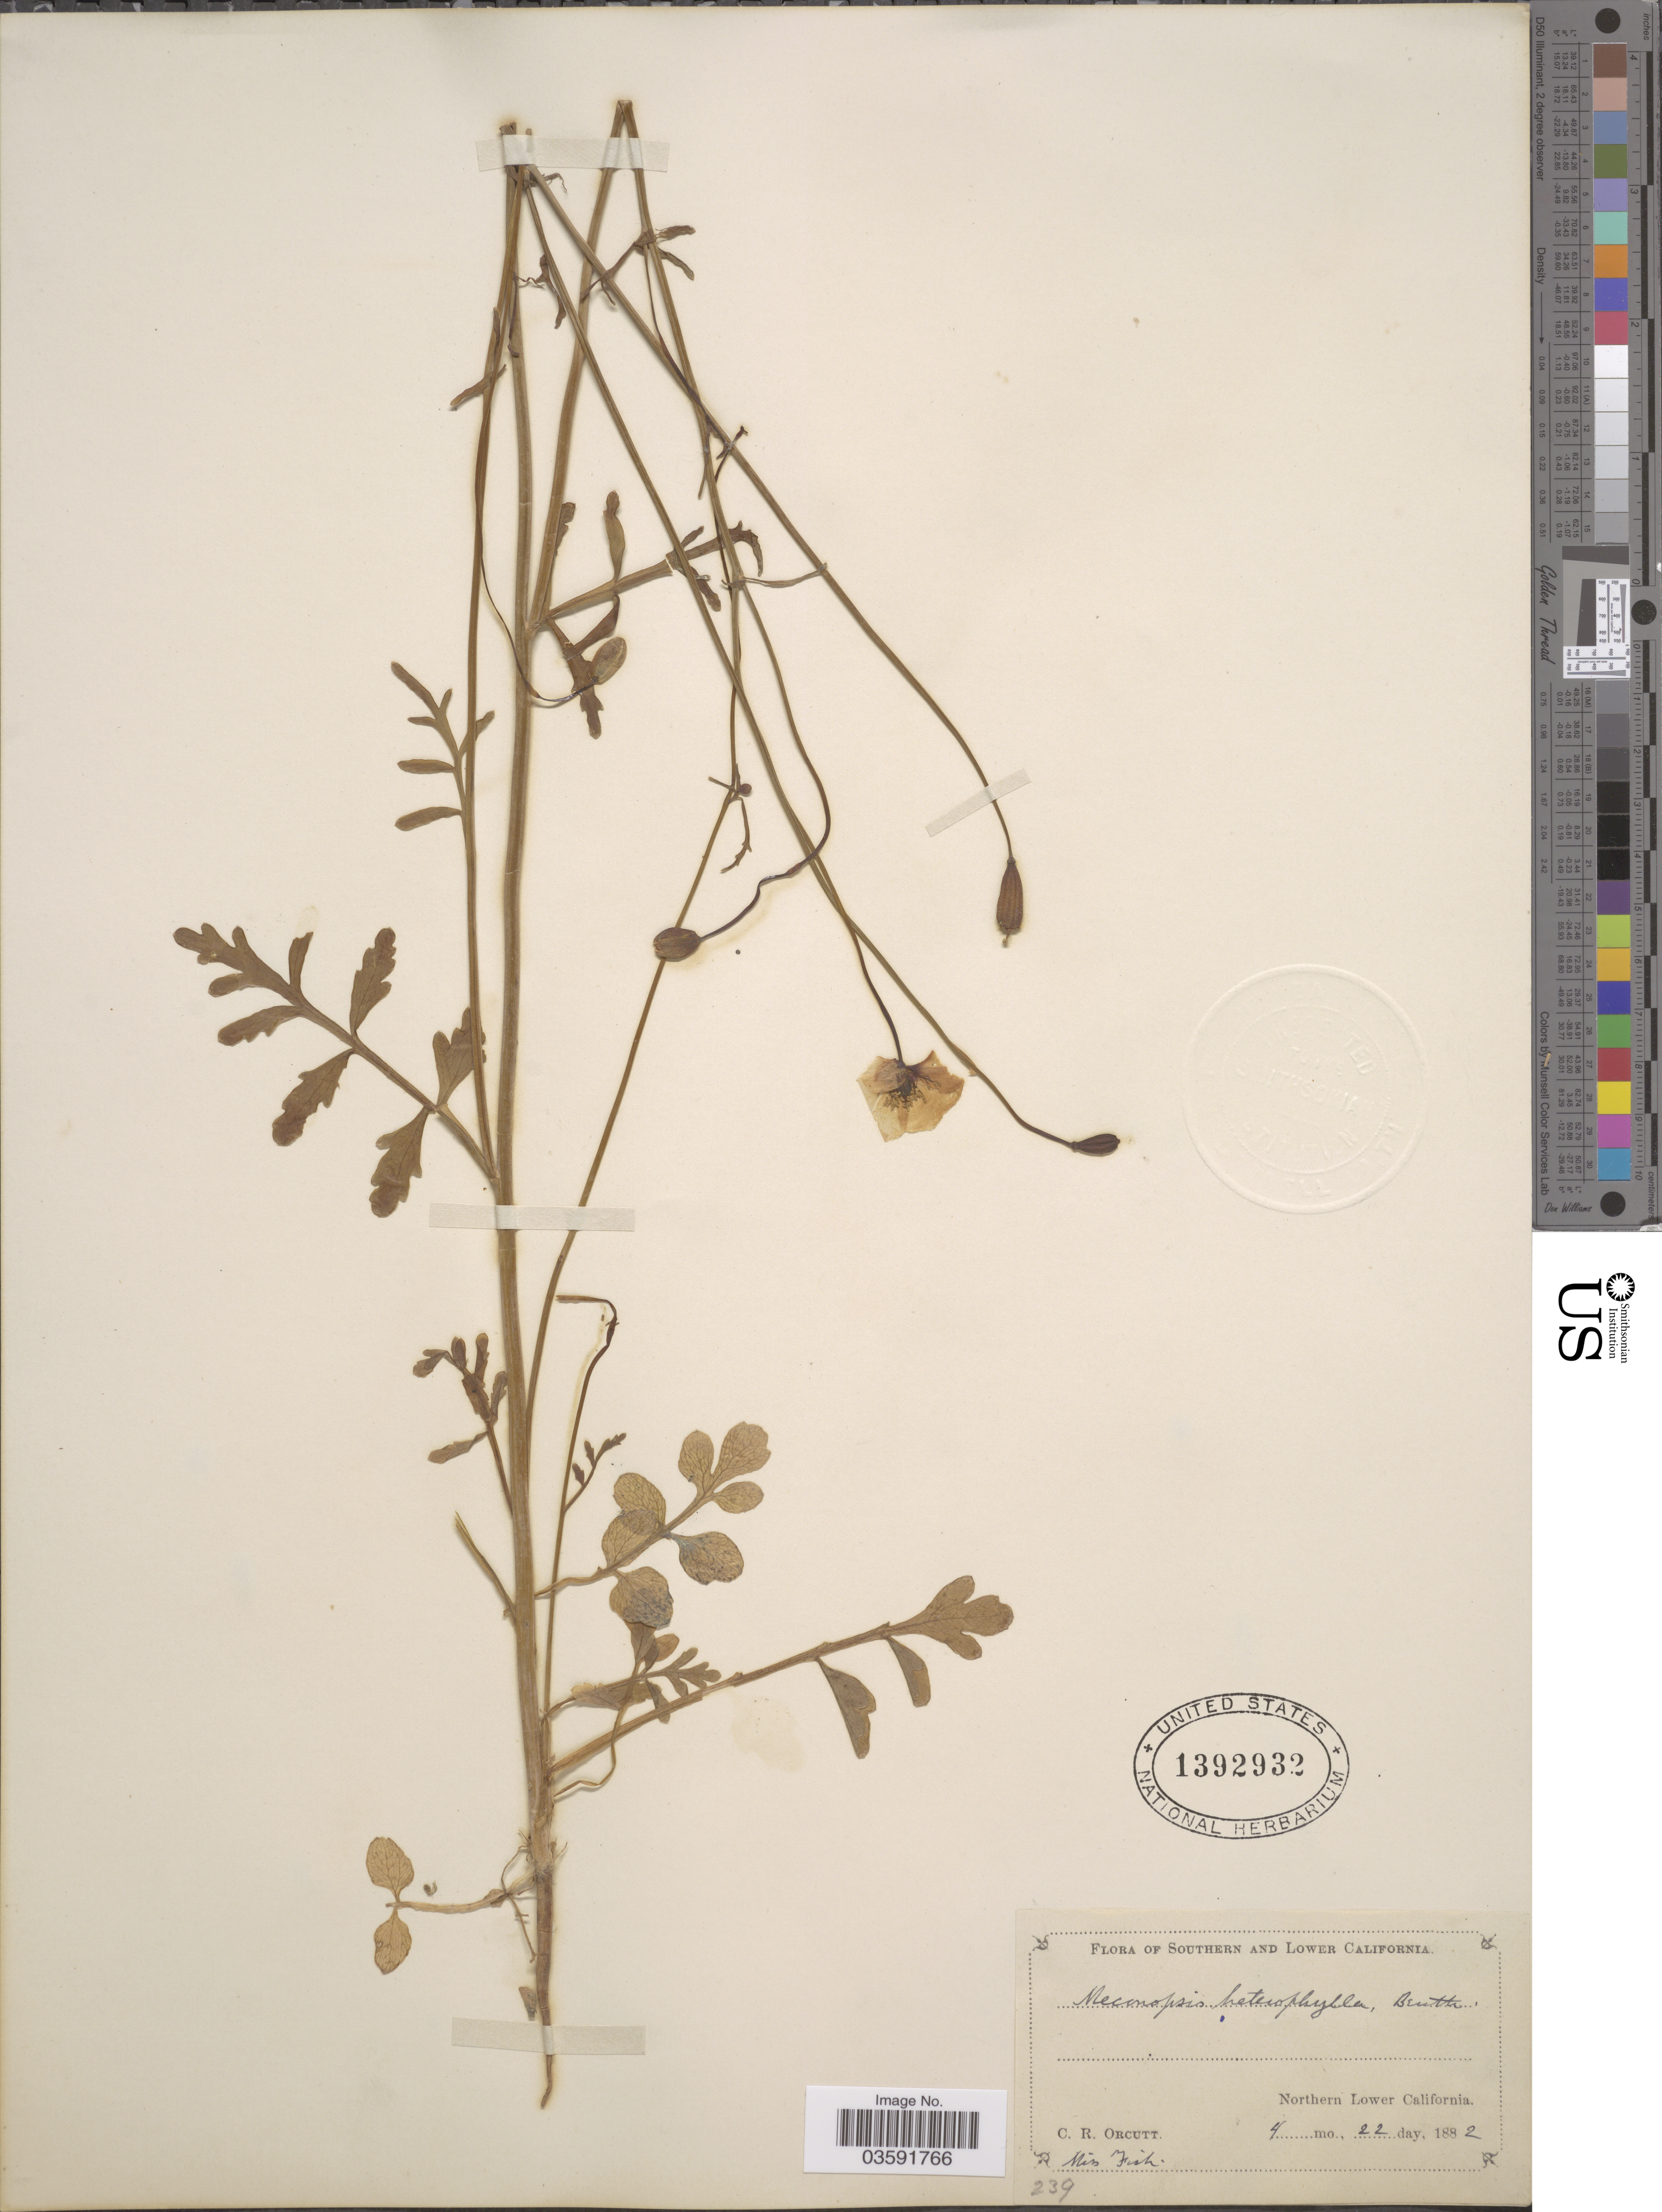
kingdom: Plantae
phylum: Tracheophyta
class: Magnoliopsida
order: Ranunculales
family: Papaveraceae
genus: Papaver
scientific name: Papaver heterophyllum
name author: (Benth.) Greene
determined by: Strong, M. T., (US), Smithsonian Institution - National Museum of Natural History (UNITED STATES)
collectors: C. R. Orcutt & Miss Fish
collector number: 239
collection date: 1882-04-22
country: Mexico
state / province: Baja California Norte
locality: Northern Lower California.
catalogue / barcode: US 1392932